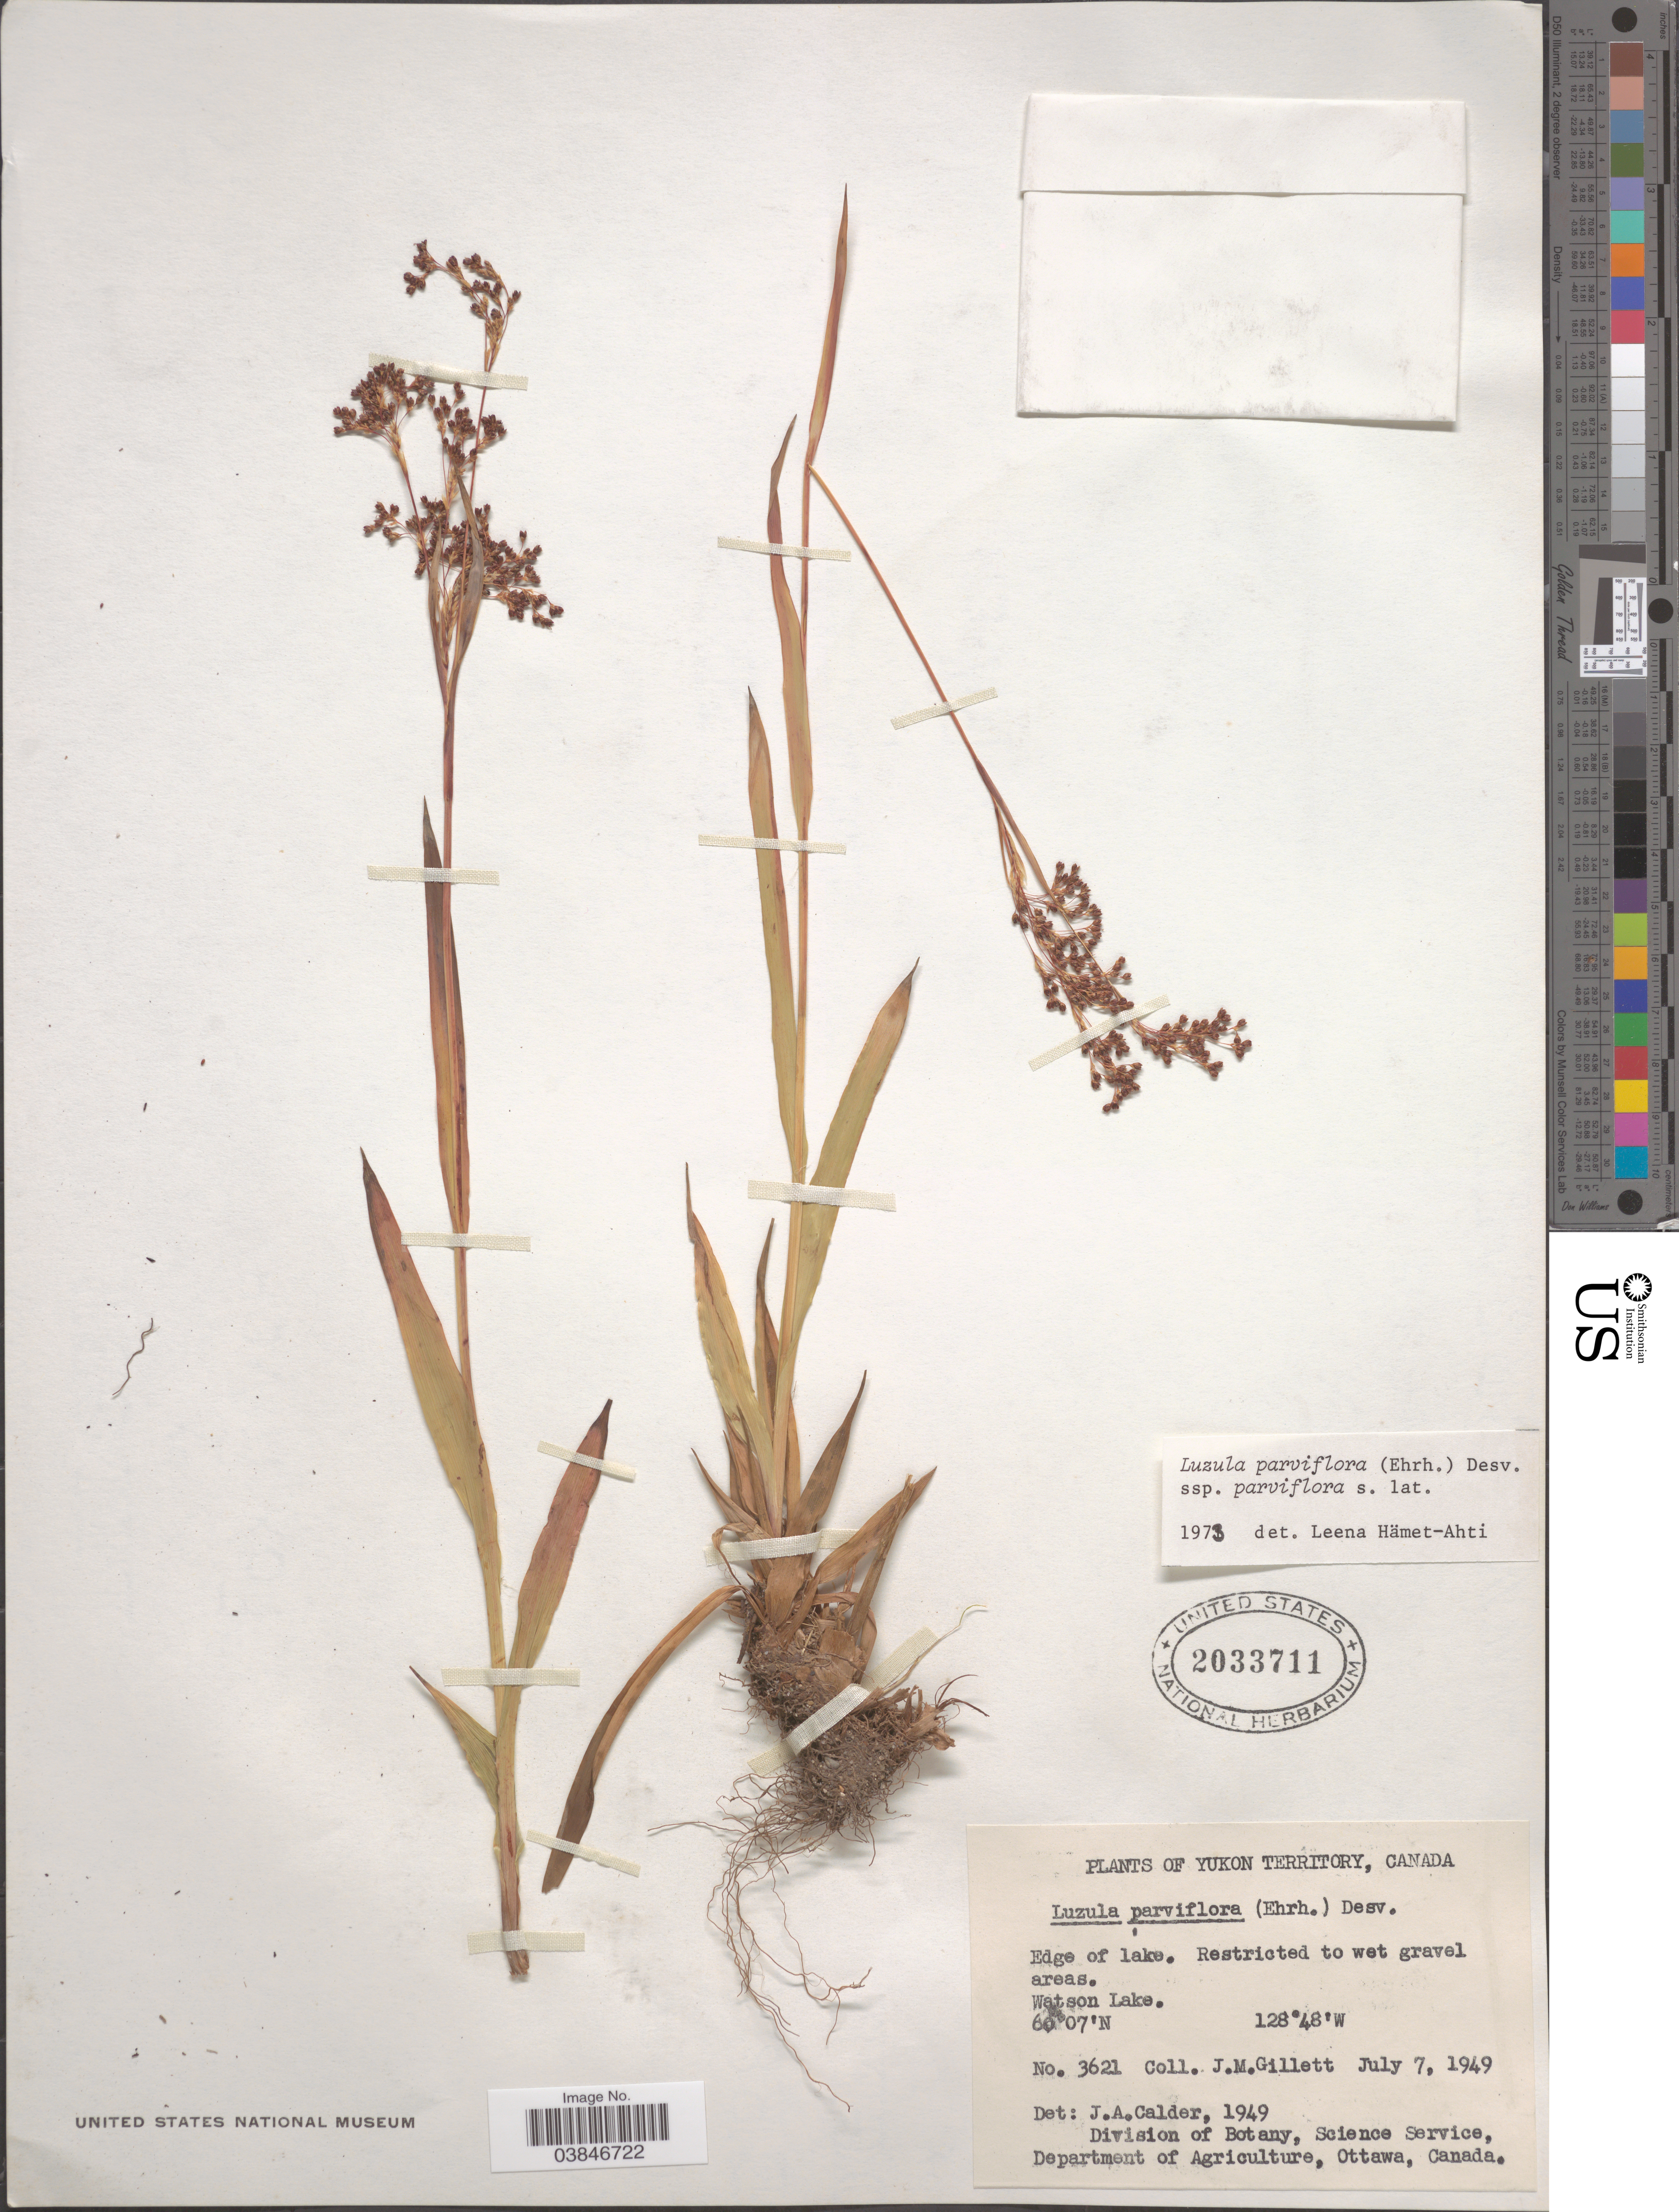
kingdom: Plantae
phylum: Tracheophyta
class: Liliopsida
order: Poales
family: Juncaceae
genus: Luzula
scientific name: Luzula parviflora subsp. parviflora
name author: (Ehrh.) Desv.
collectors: J. M. Gillett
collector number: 3621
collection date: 1949-07-07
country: Canada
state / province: Yukon Territory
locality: Watson Lake.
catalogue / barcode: US 2033711